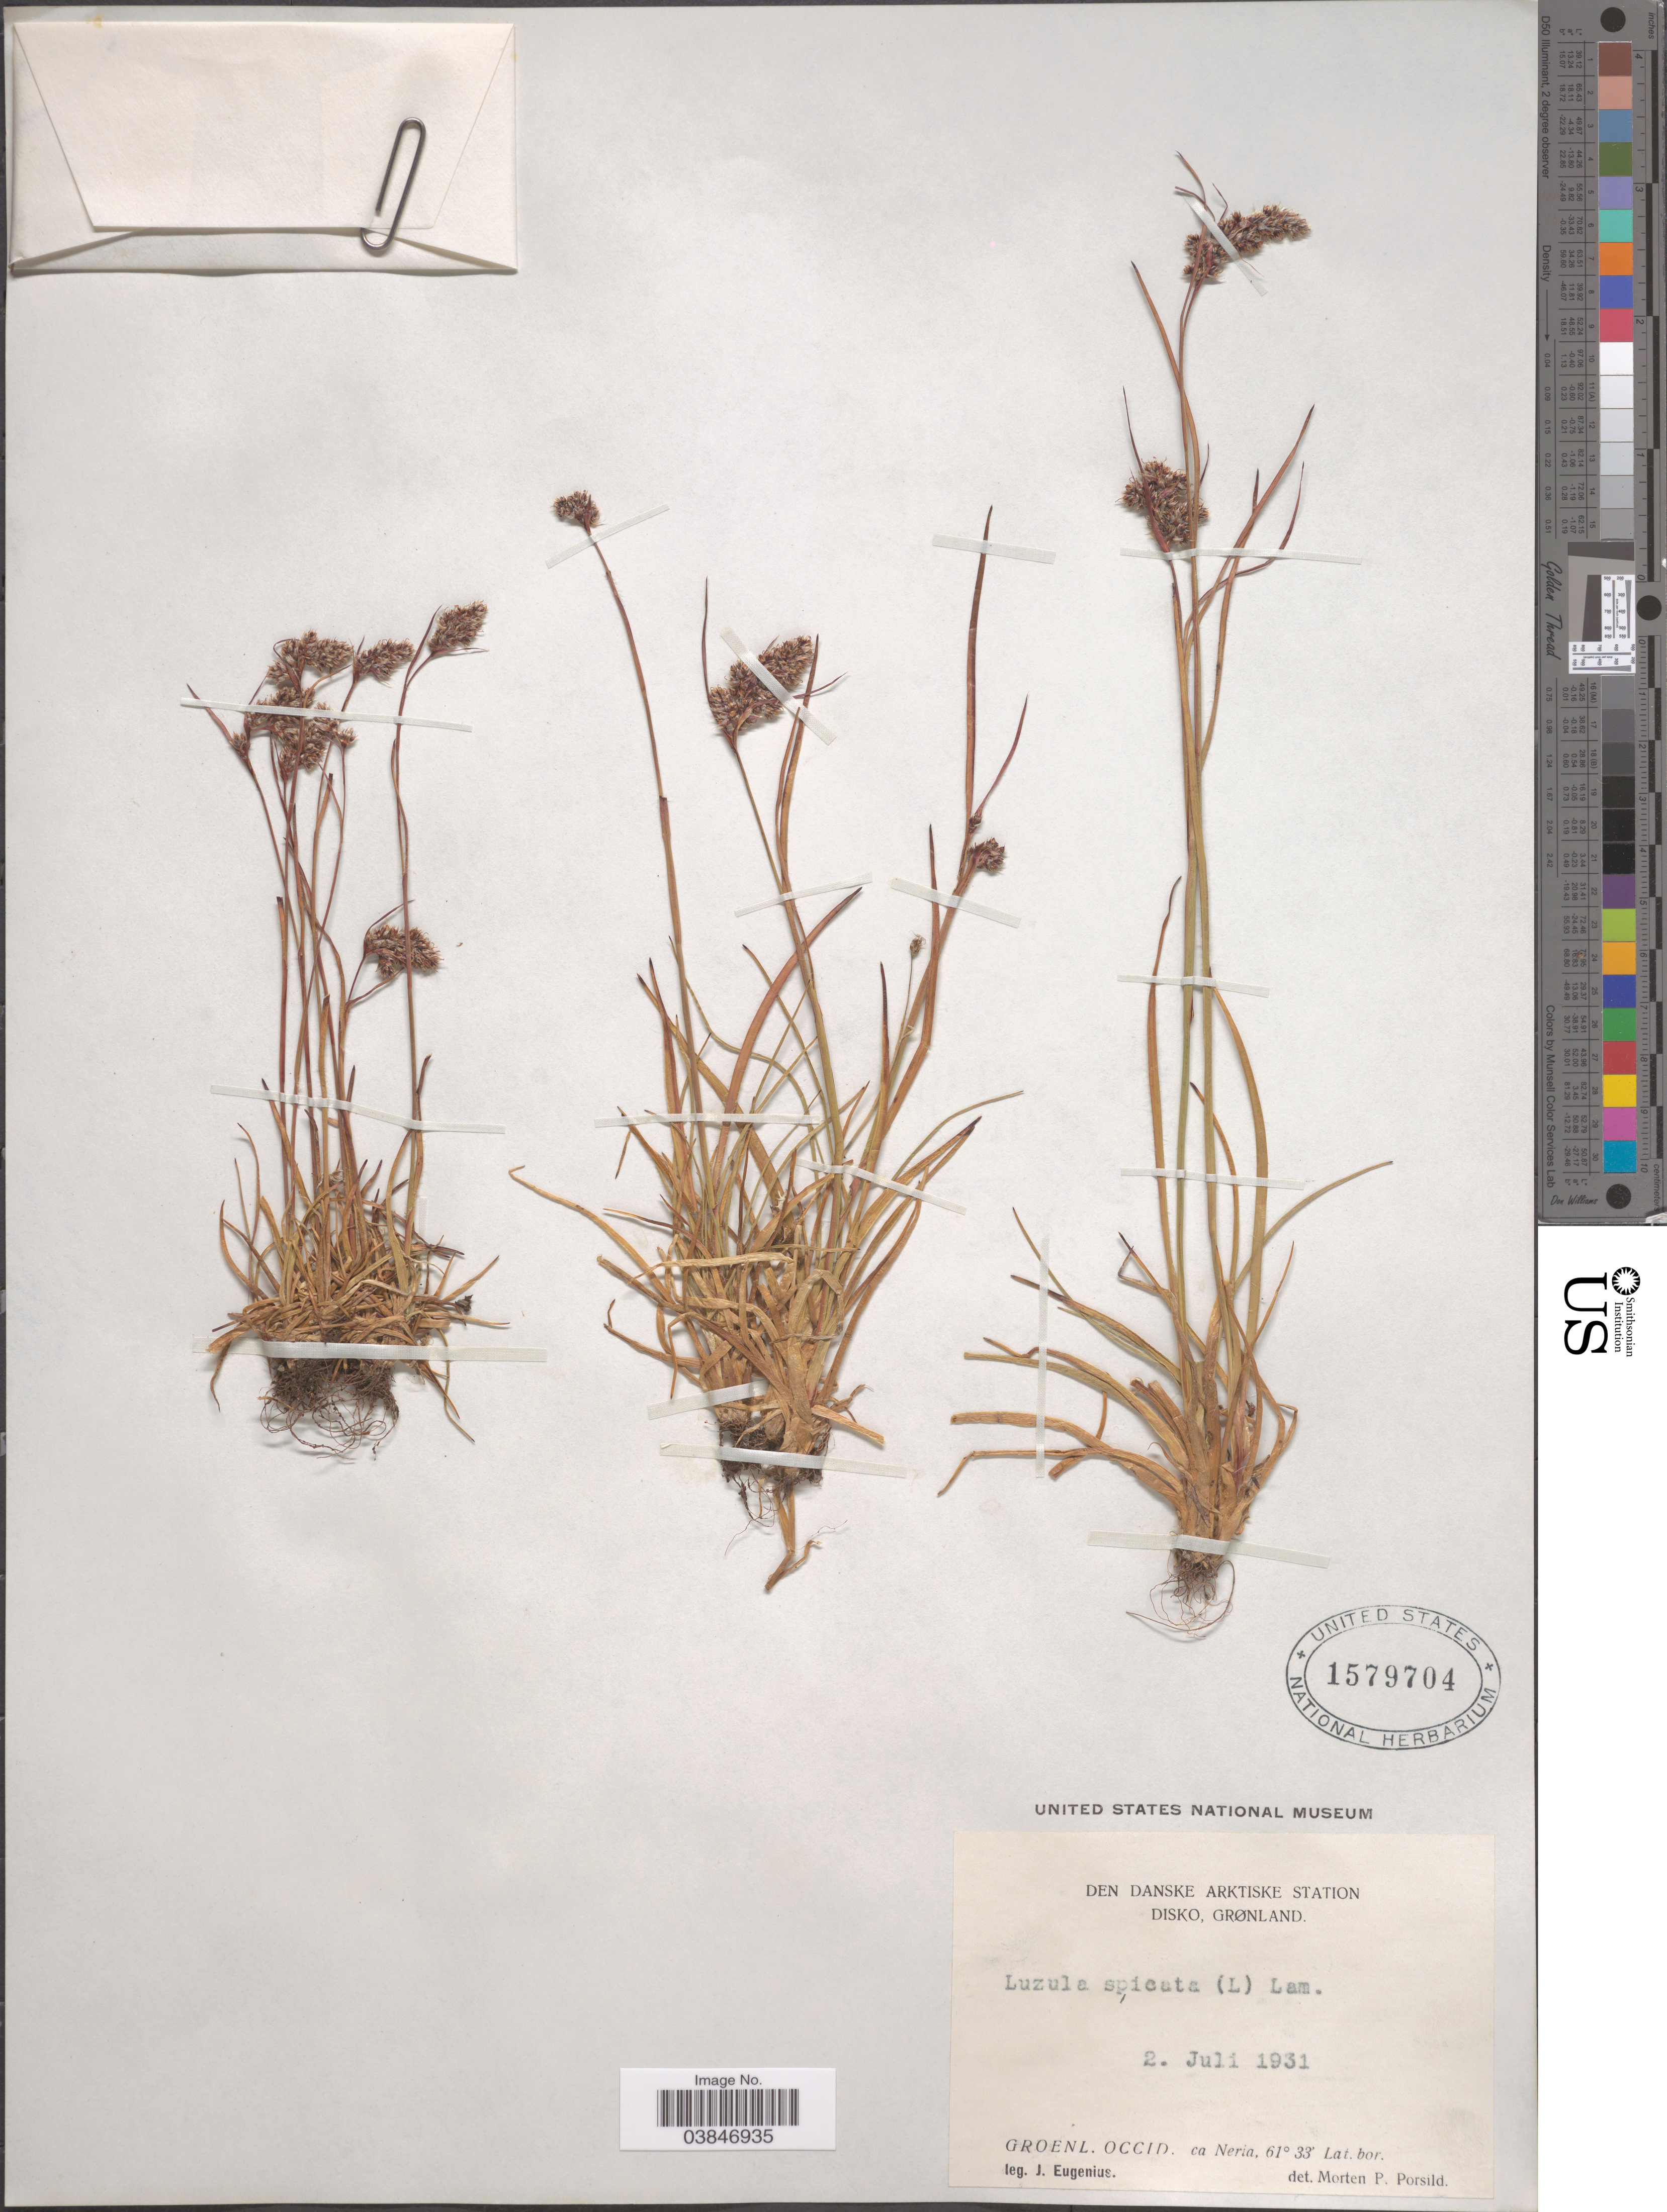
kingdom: Plantae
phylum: Tracheophyta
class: Liliopsida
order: Poales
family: Juncaceae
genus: Luzula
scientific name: Luzula spicata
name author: (L.) DC.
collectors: J. Eugenius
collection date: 1931-07-02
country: Greenland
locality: Den Danske Arktiske Station. Disko. Grønland. Groenl. Occid. ca Neria.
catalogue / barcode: US 1579704